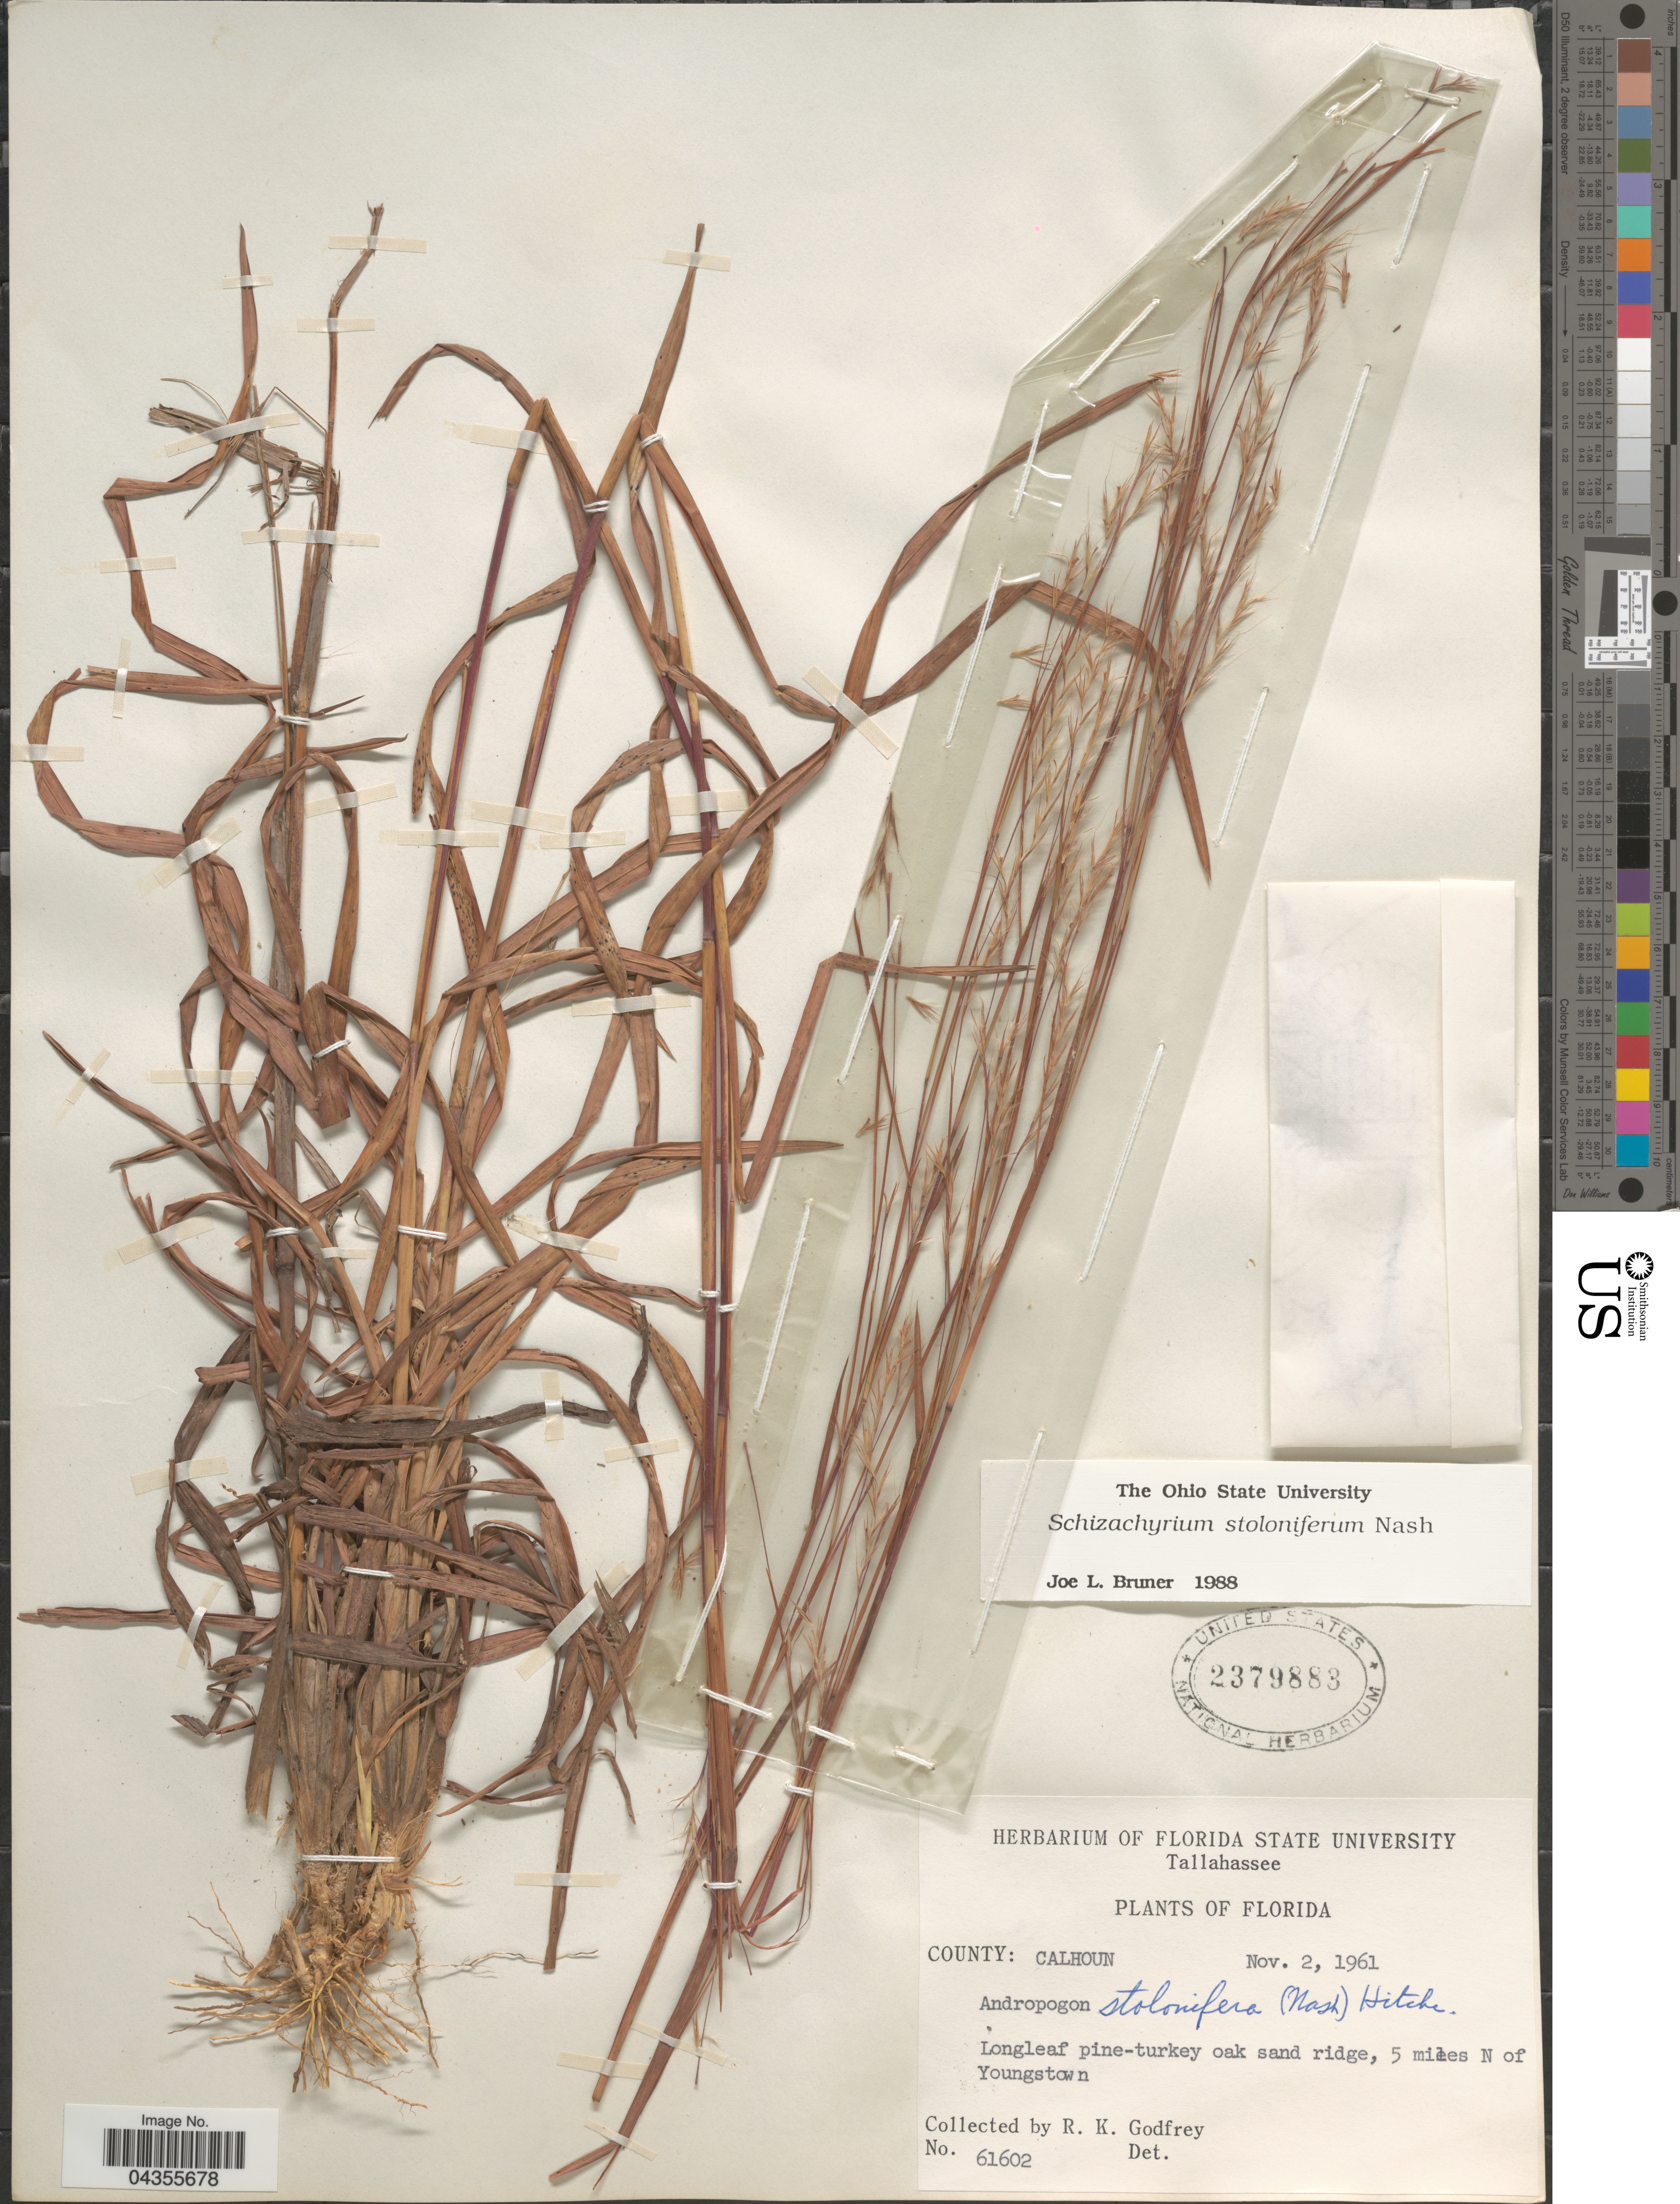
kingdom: Plantae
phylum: Tracheophyta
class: Liliopsida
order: Poales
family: Poaceae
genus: Schizachyrium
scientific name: Schizachyrium scoparium var. stoloniferum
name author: (Nash) Wipff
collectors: R. K. Godfrey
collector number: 61602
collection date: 1961-11-02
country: United States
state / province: Florida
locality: County: Calhoun. Longleaf pine-turkey oak sand ridge, 5 miles N of Youngstown.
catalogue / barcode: US 2379883